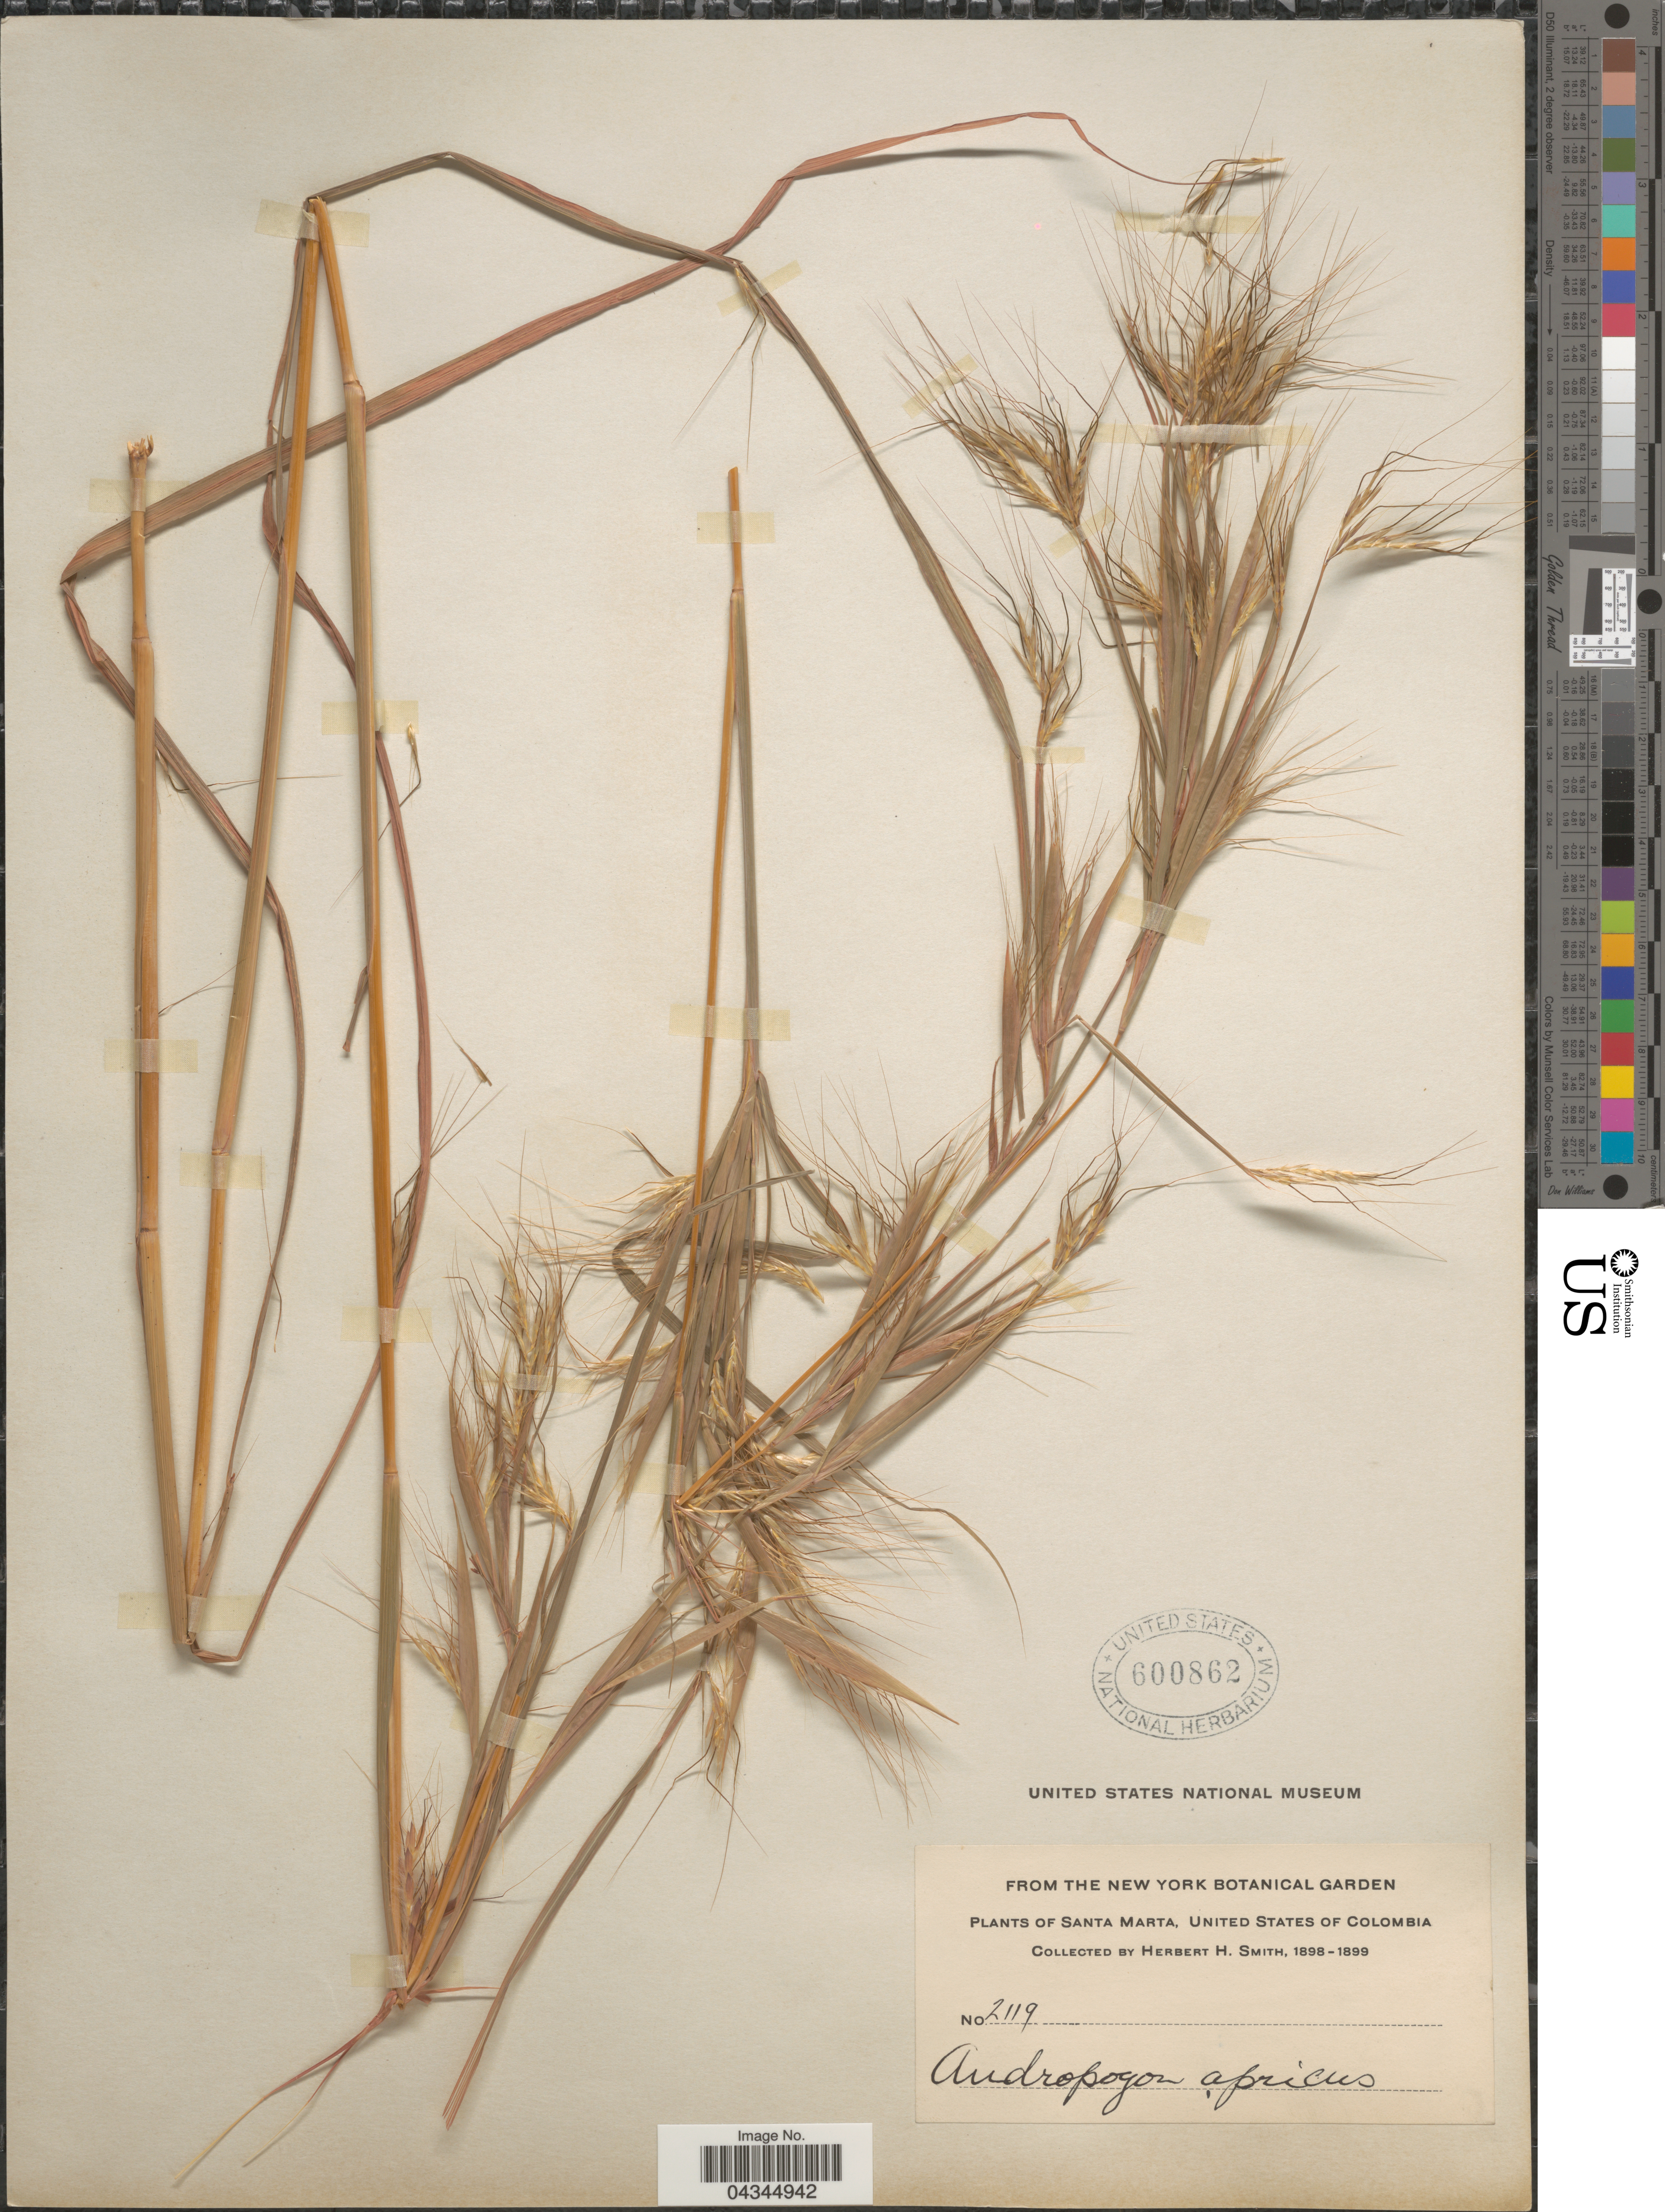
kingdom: Plantae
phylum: Tracheophyta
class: Liliopsida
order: Poales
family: Poaceae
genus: Andropogon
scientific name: Andropogon angustatus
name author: (J. Presl) Steud.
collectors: Herbert H. Smith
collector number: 2119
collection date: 1898/1899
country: Colombia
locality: Santa Marta, United State of Colombia.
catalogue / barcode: US 600862